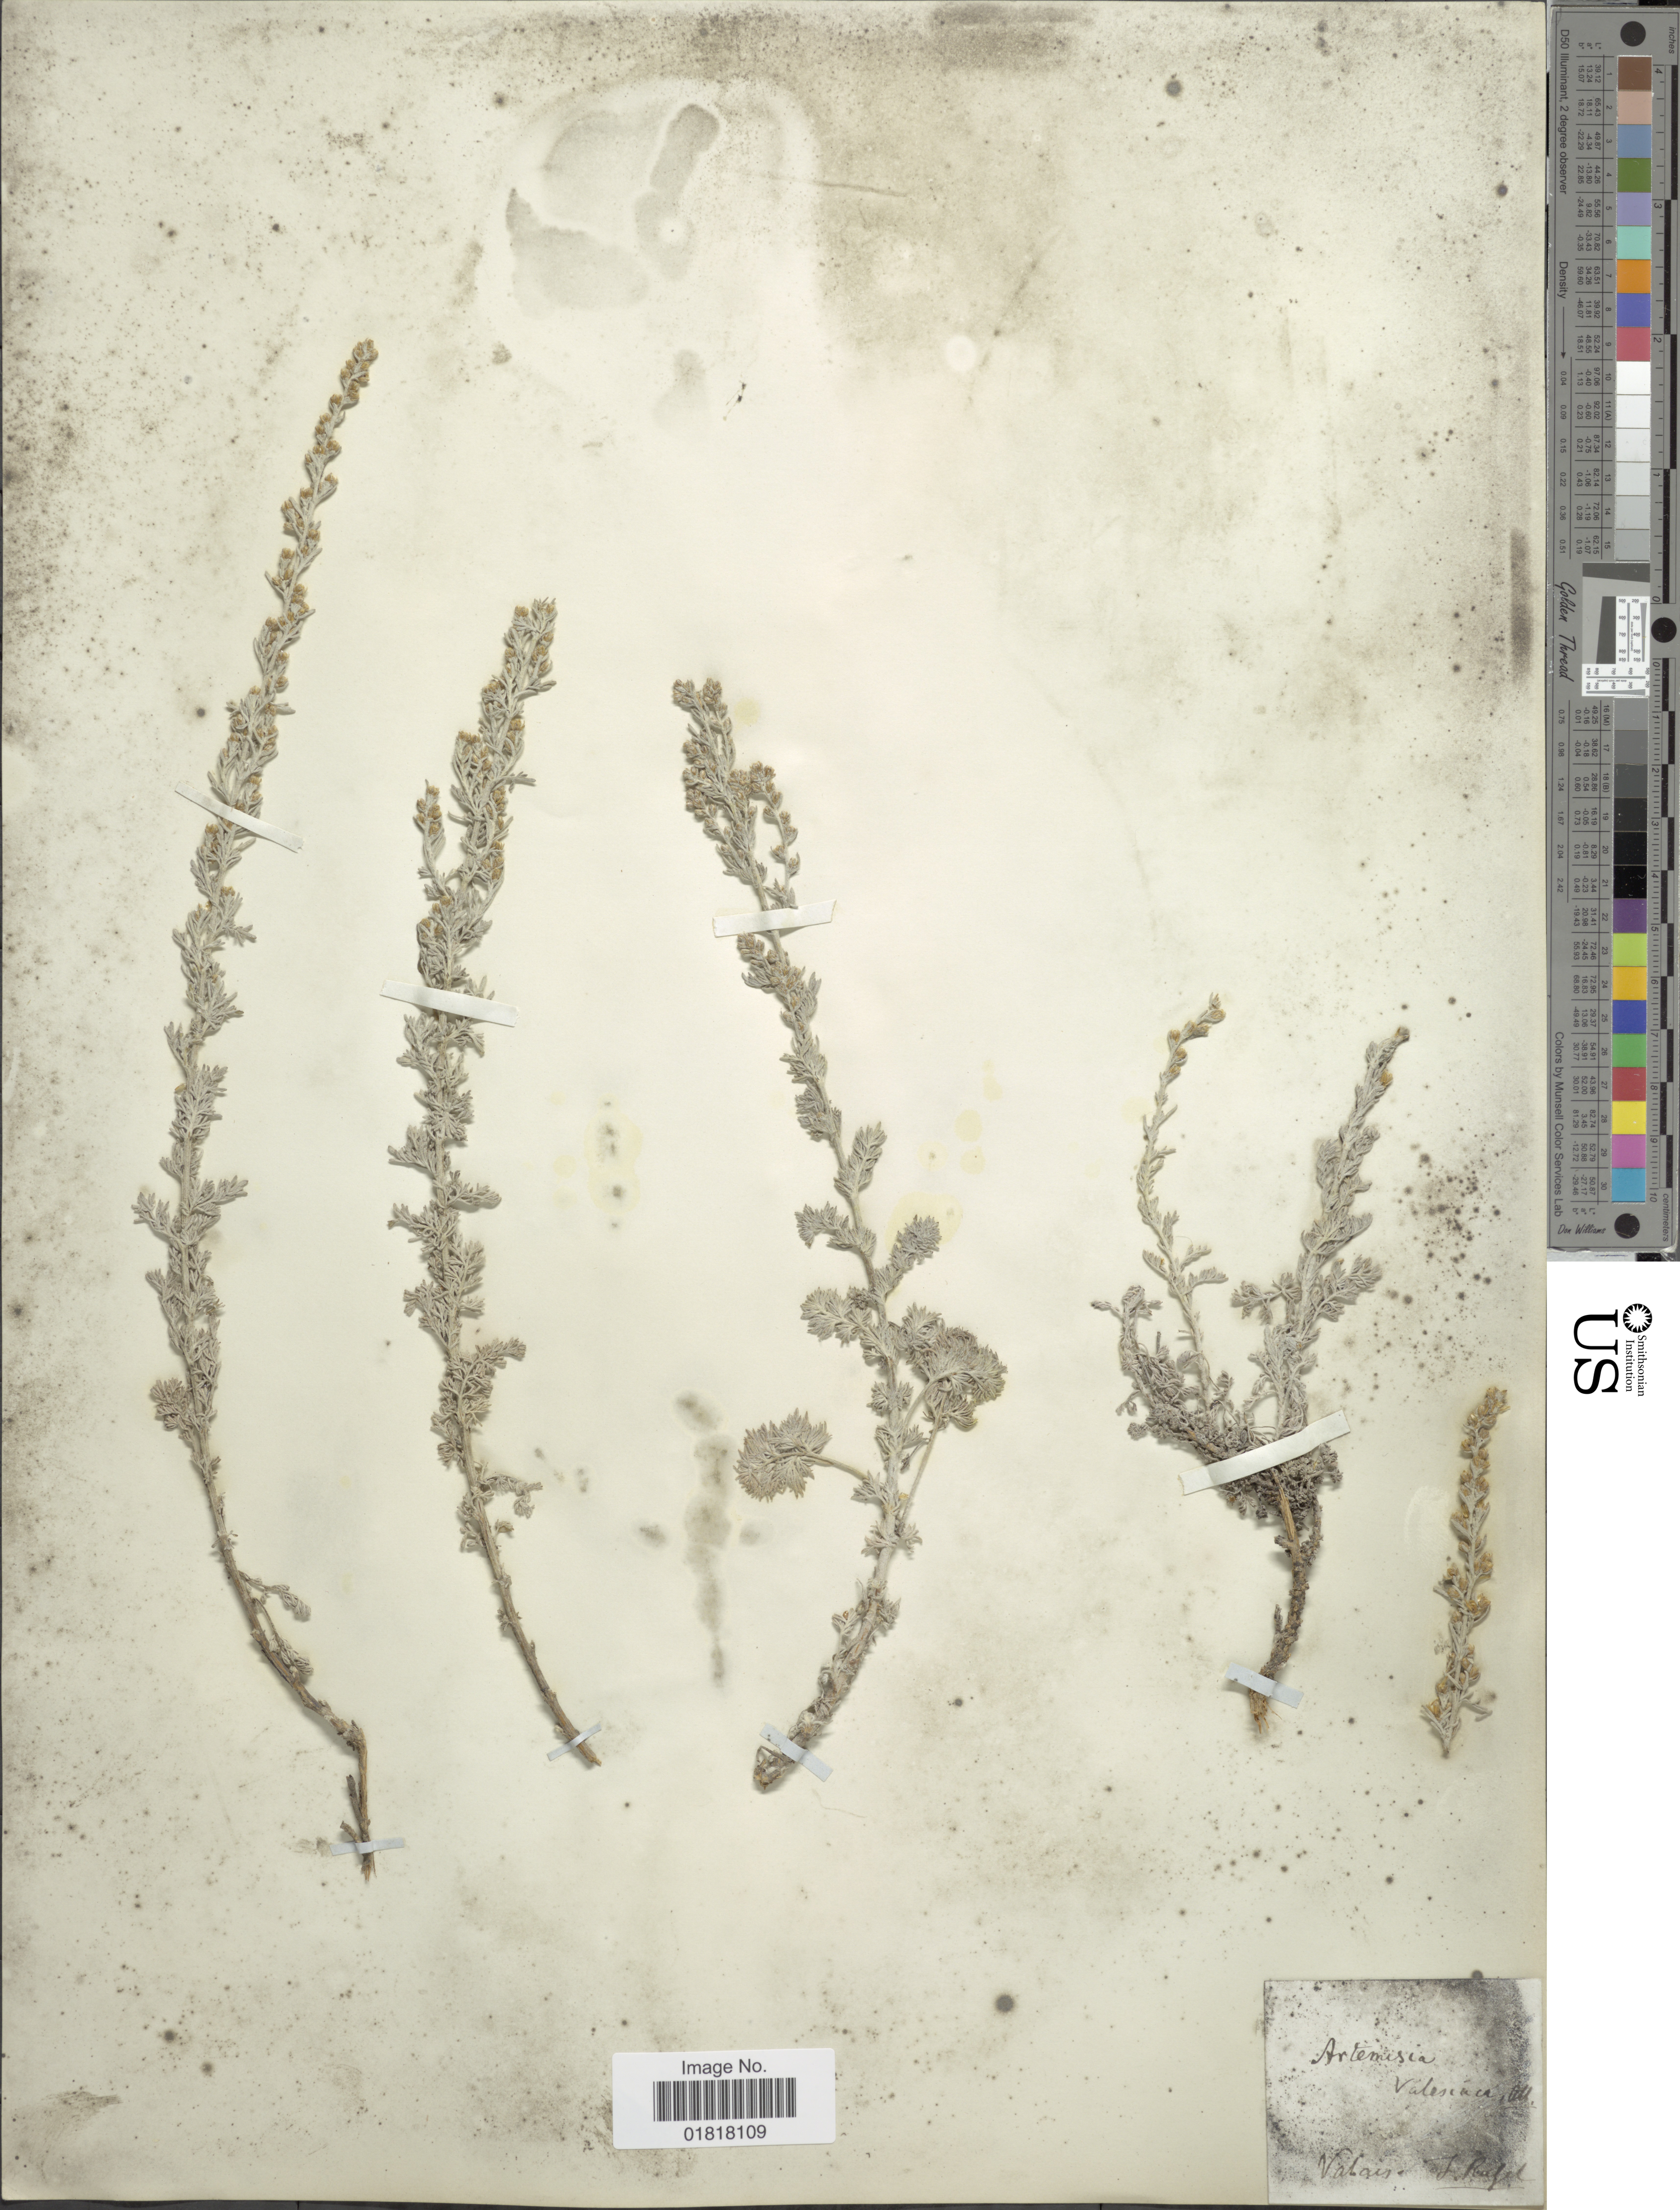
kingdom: Plantae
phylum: Tracheophyta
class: Magnoliopsida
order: Asterales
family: Asteraceae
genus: Artemisia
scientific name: Artemisia valesiaca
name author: All.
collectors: Rafel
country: Switzerland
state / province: Valais